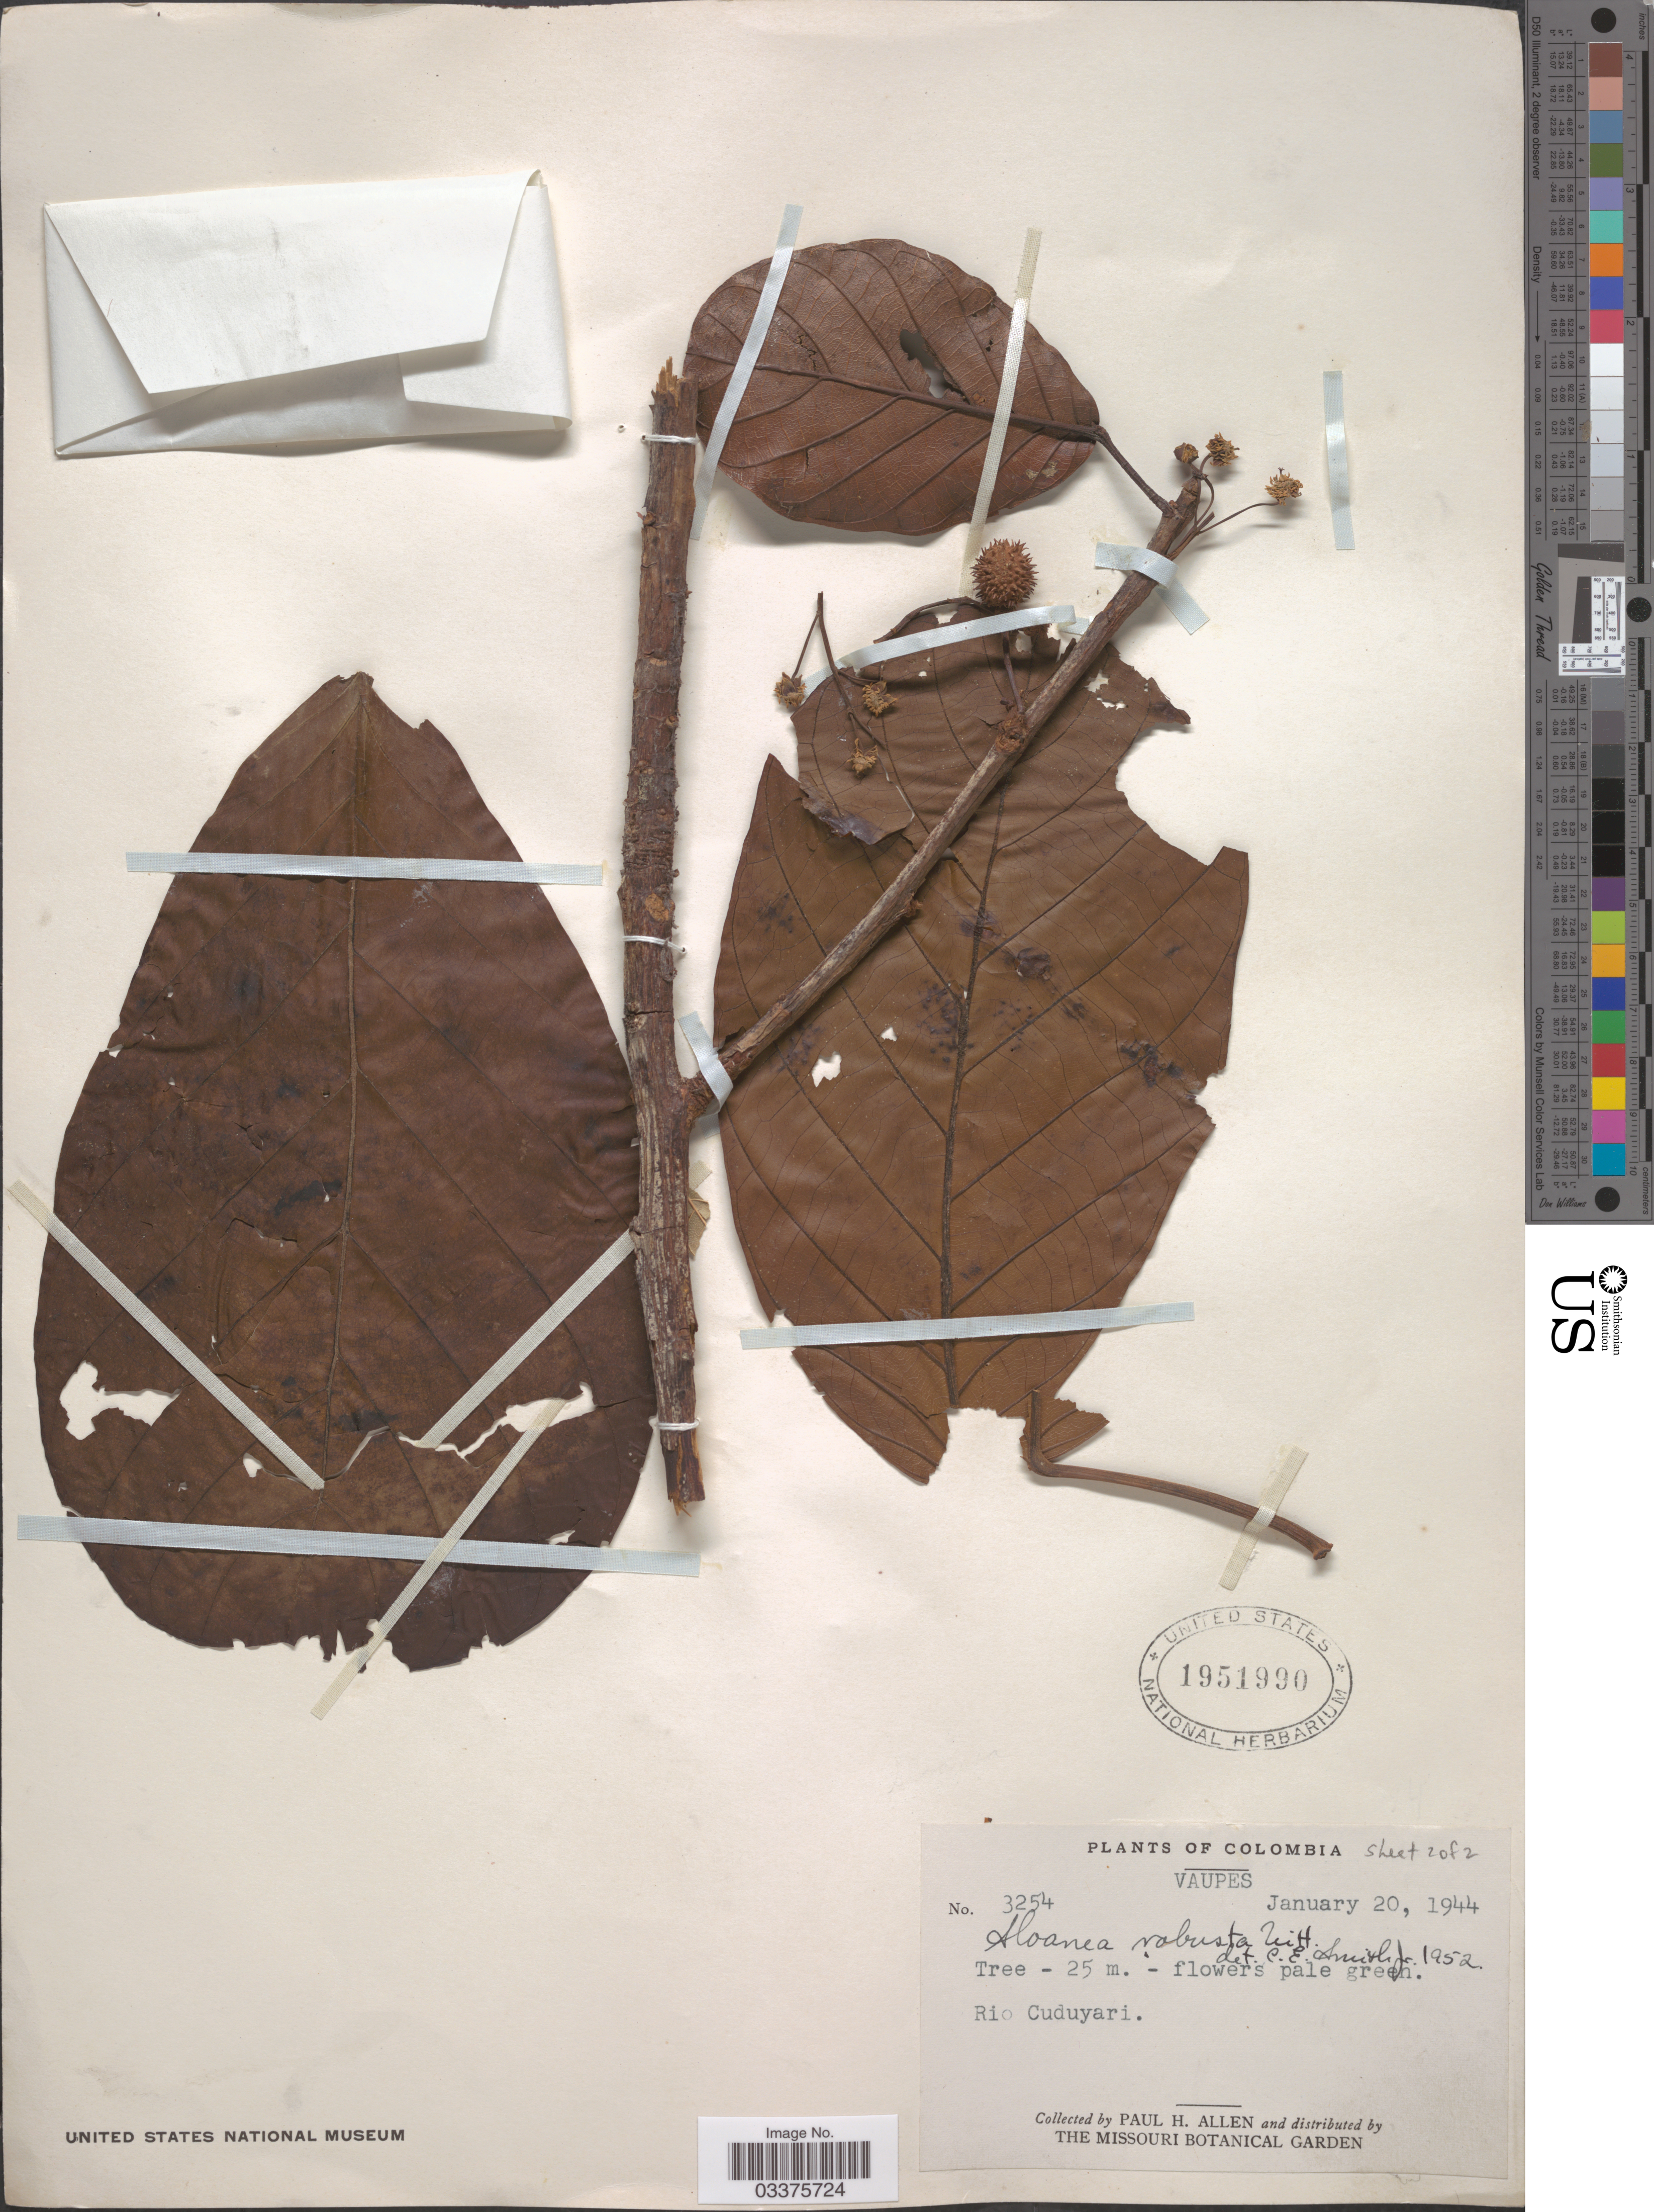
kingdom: Plantae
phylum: Tracheophyta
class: Magnoliopsida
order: Oxalidales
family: Elaeocarpaceae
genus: Sloanea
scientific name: Sloanea robusta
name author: Uittien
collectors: P. H. Allen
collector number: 3254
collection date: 1944-01-20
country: Colombia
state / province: Vaupés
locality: Rio Cudayari.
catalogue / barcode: US 1951990